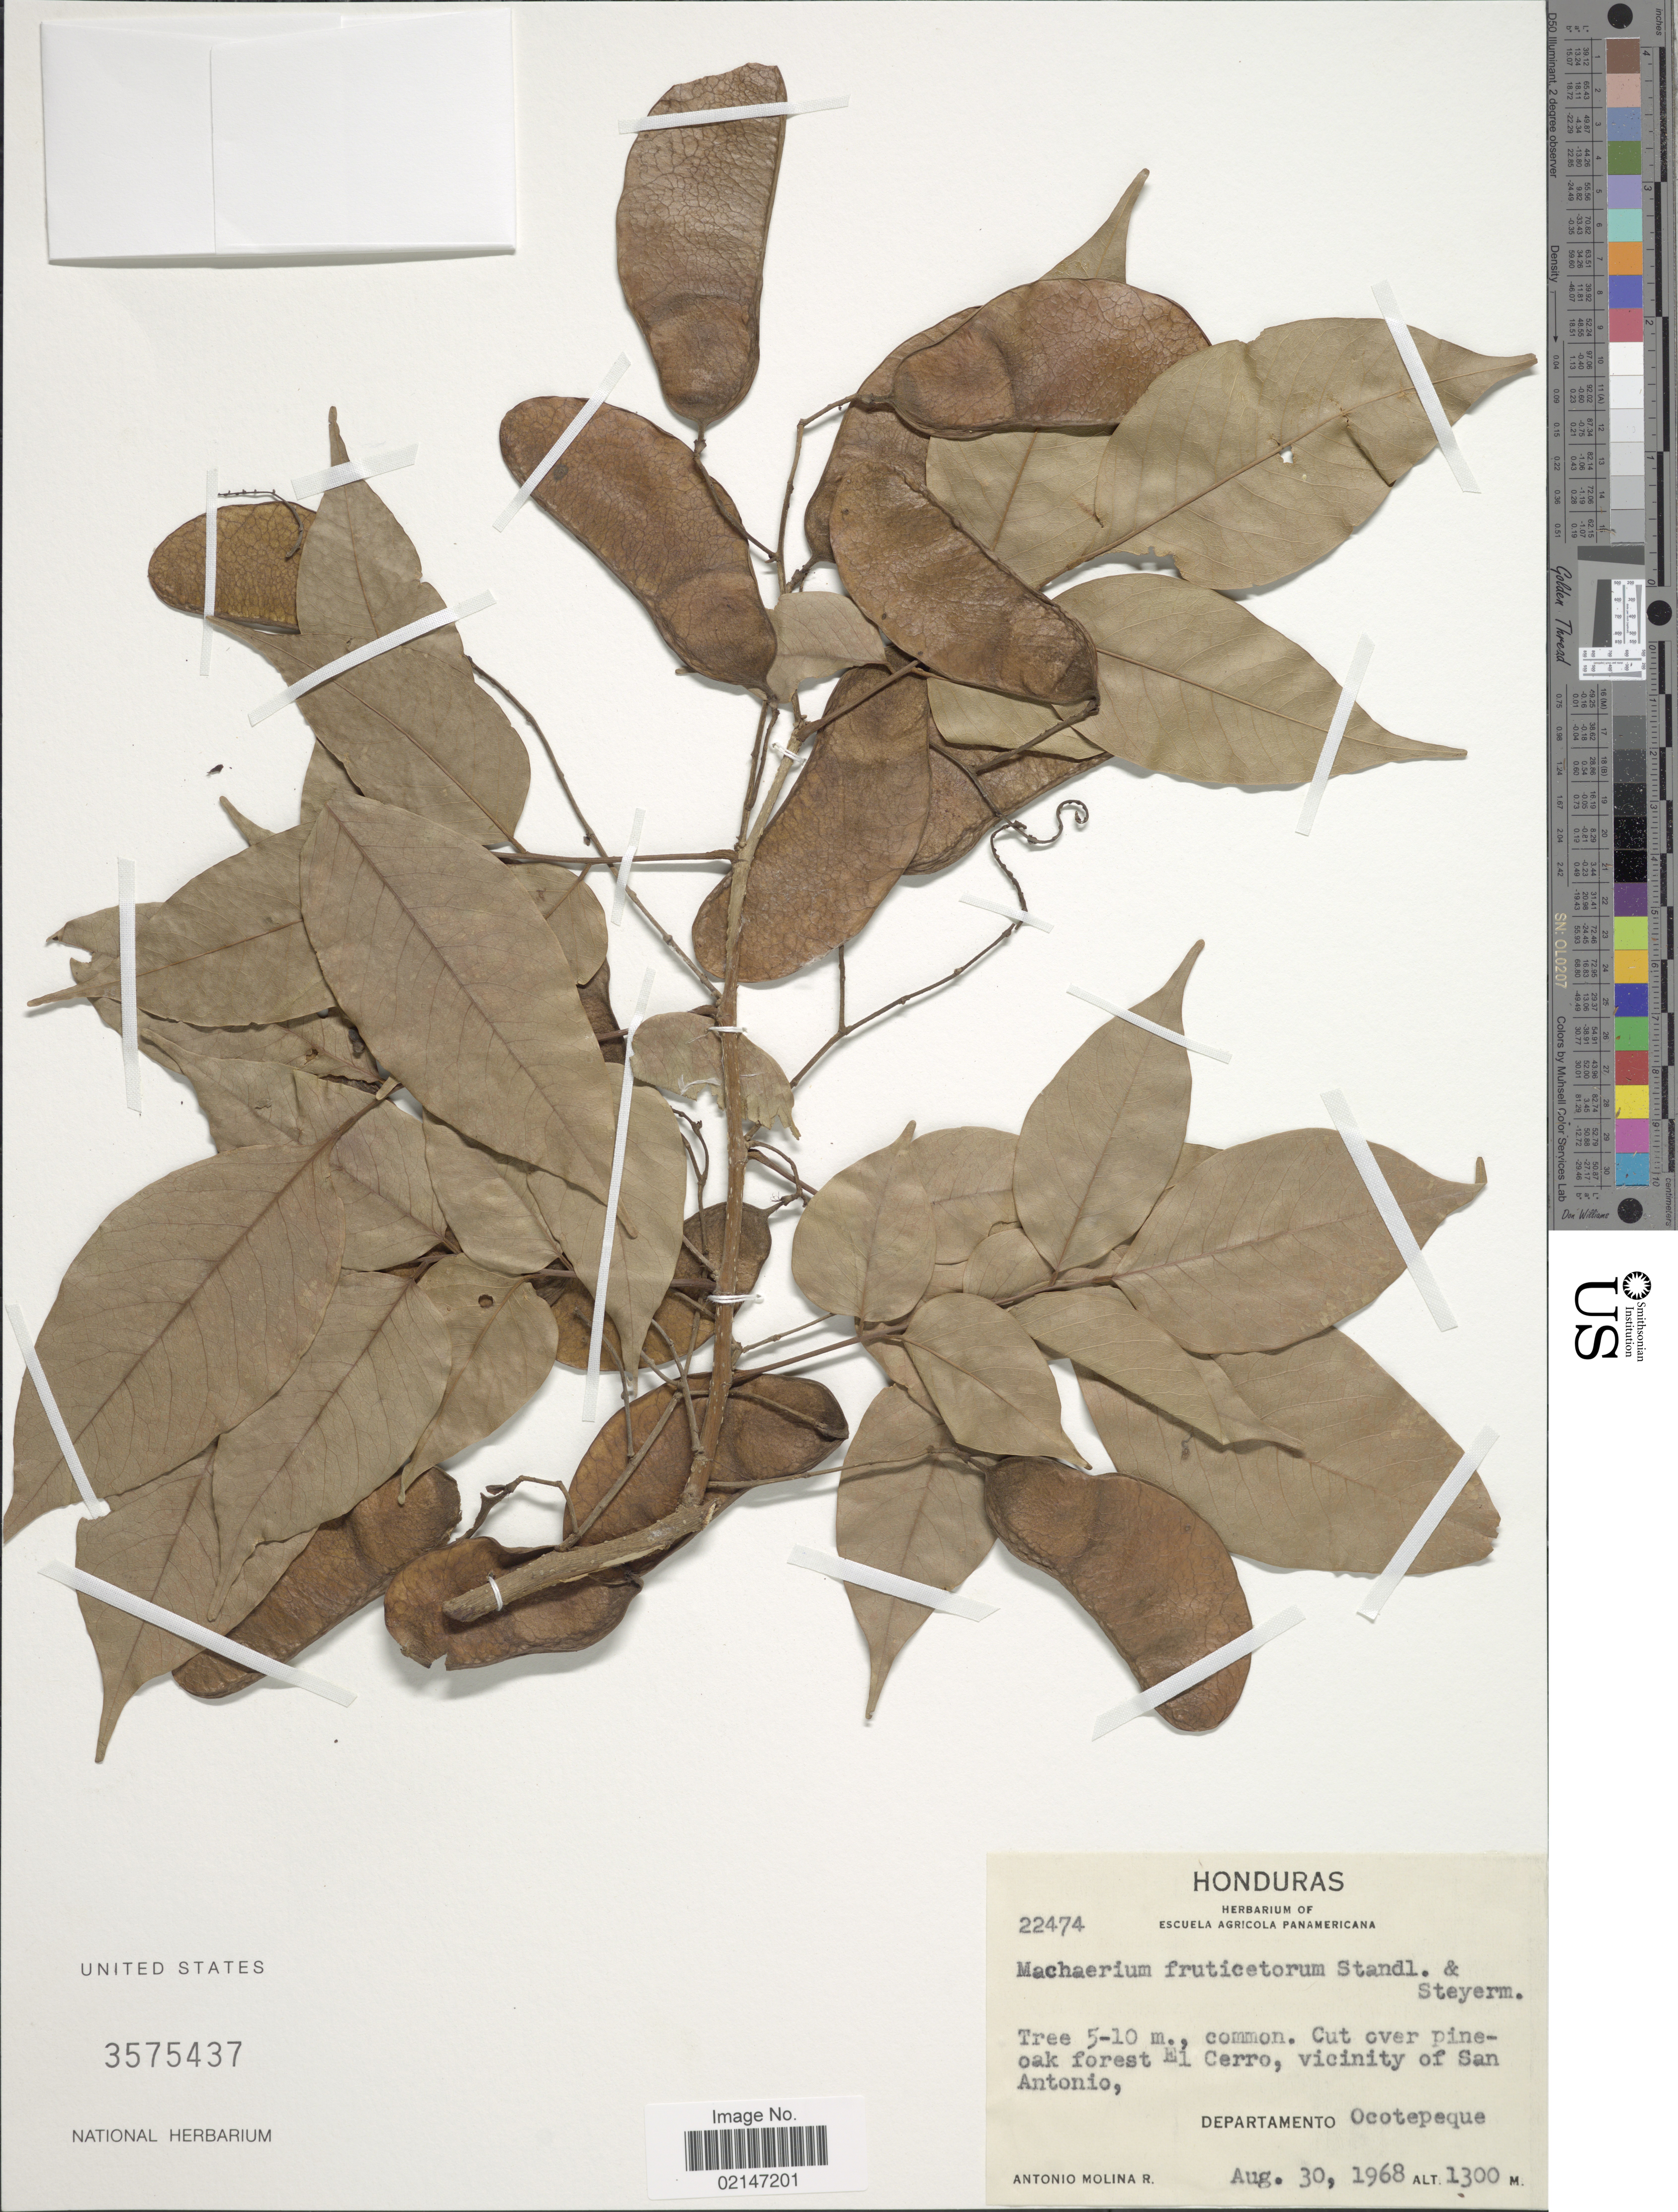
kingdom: Plantae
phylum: Tracheophyta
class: Magnoliopsida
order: Fabales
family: Fabaceae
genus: Machaerium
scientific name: Machaerium chiapense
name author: T.S. Brandg.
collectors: A. Molina R.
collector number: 22474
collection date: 1968-08-30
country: Honduras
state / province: Ocotepeque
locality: Cut over pine-oak forest El Cerro, vicinity of San Antonio, Departamento Ocotepeque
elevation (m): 1300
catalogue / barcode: US 3575437